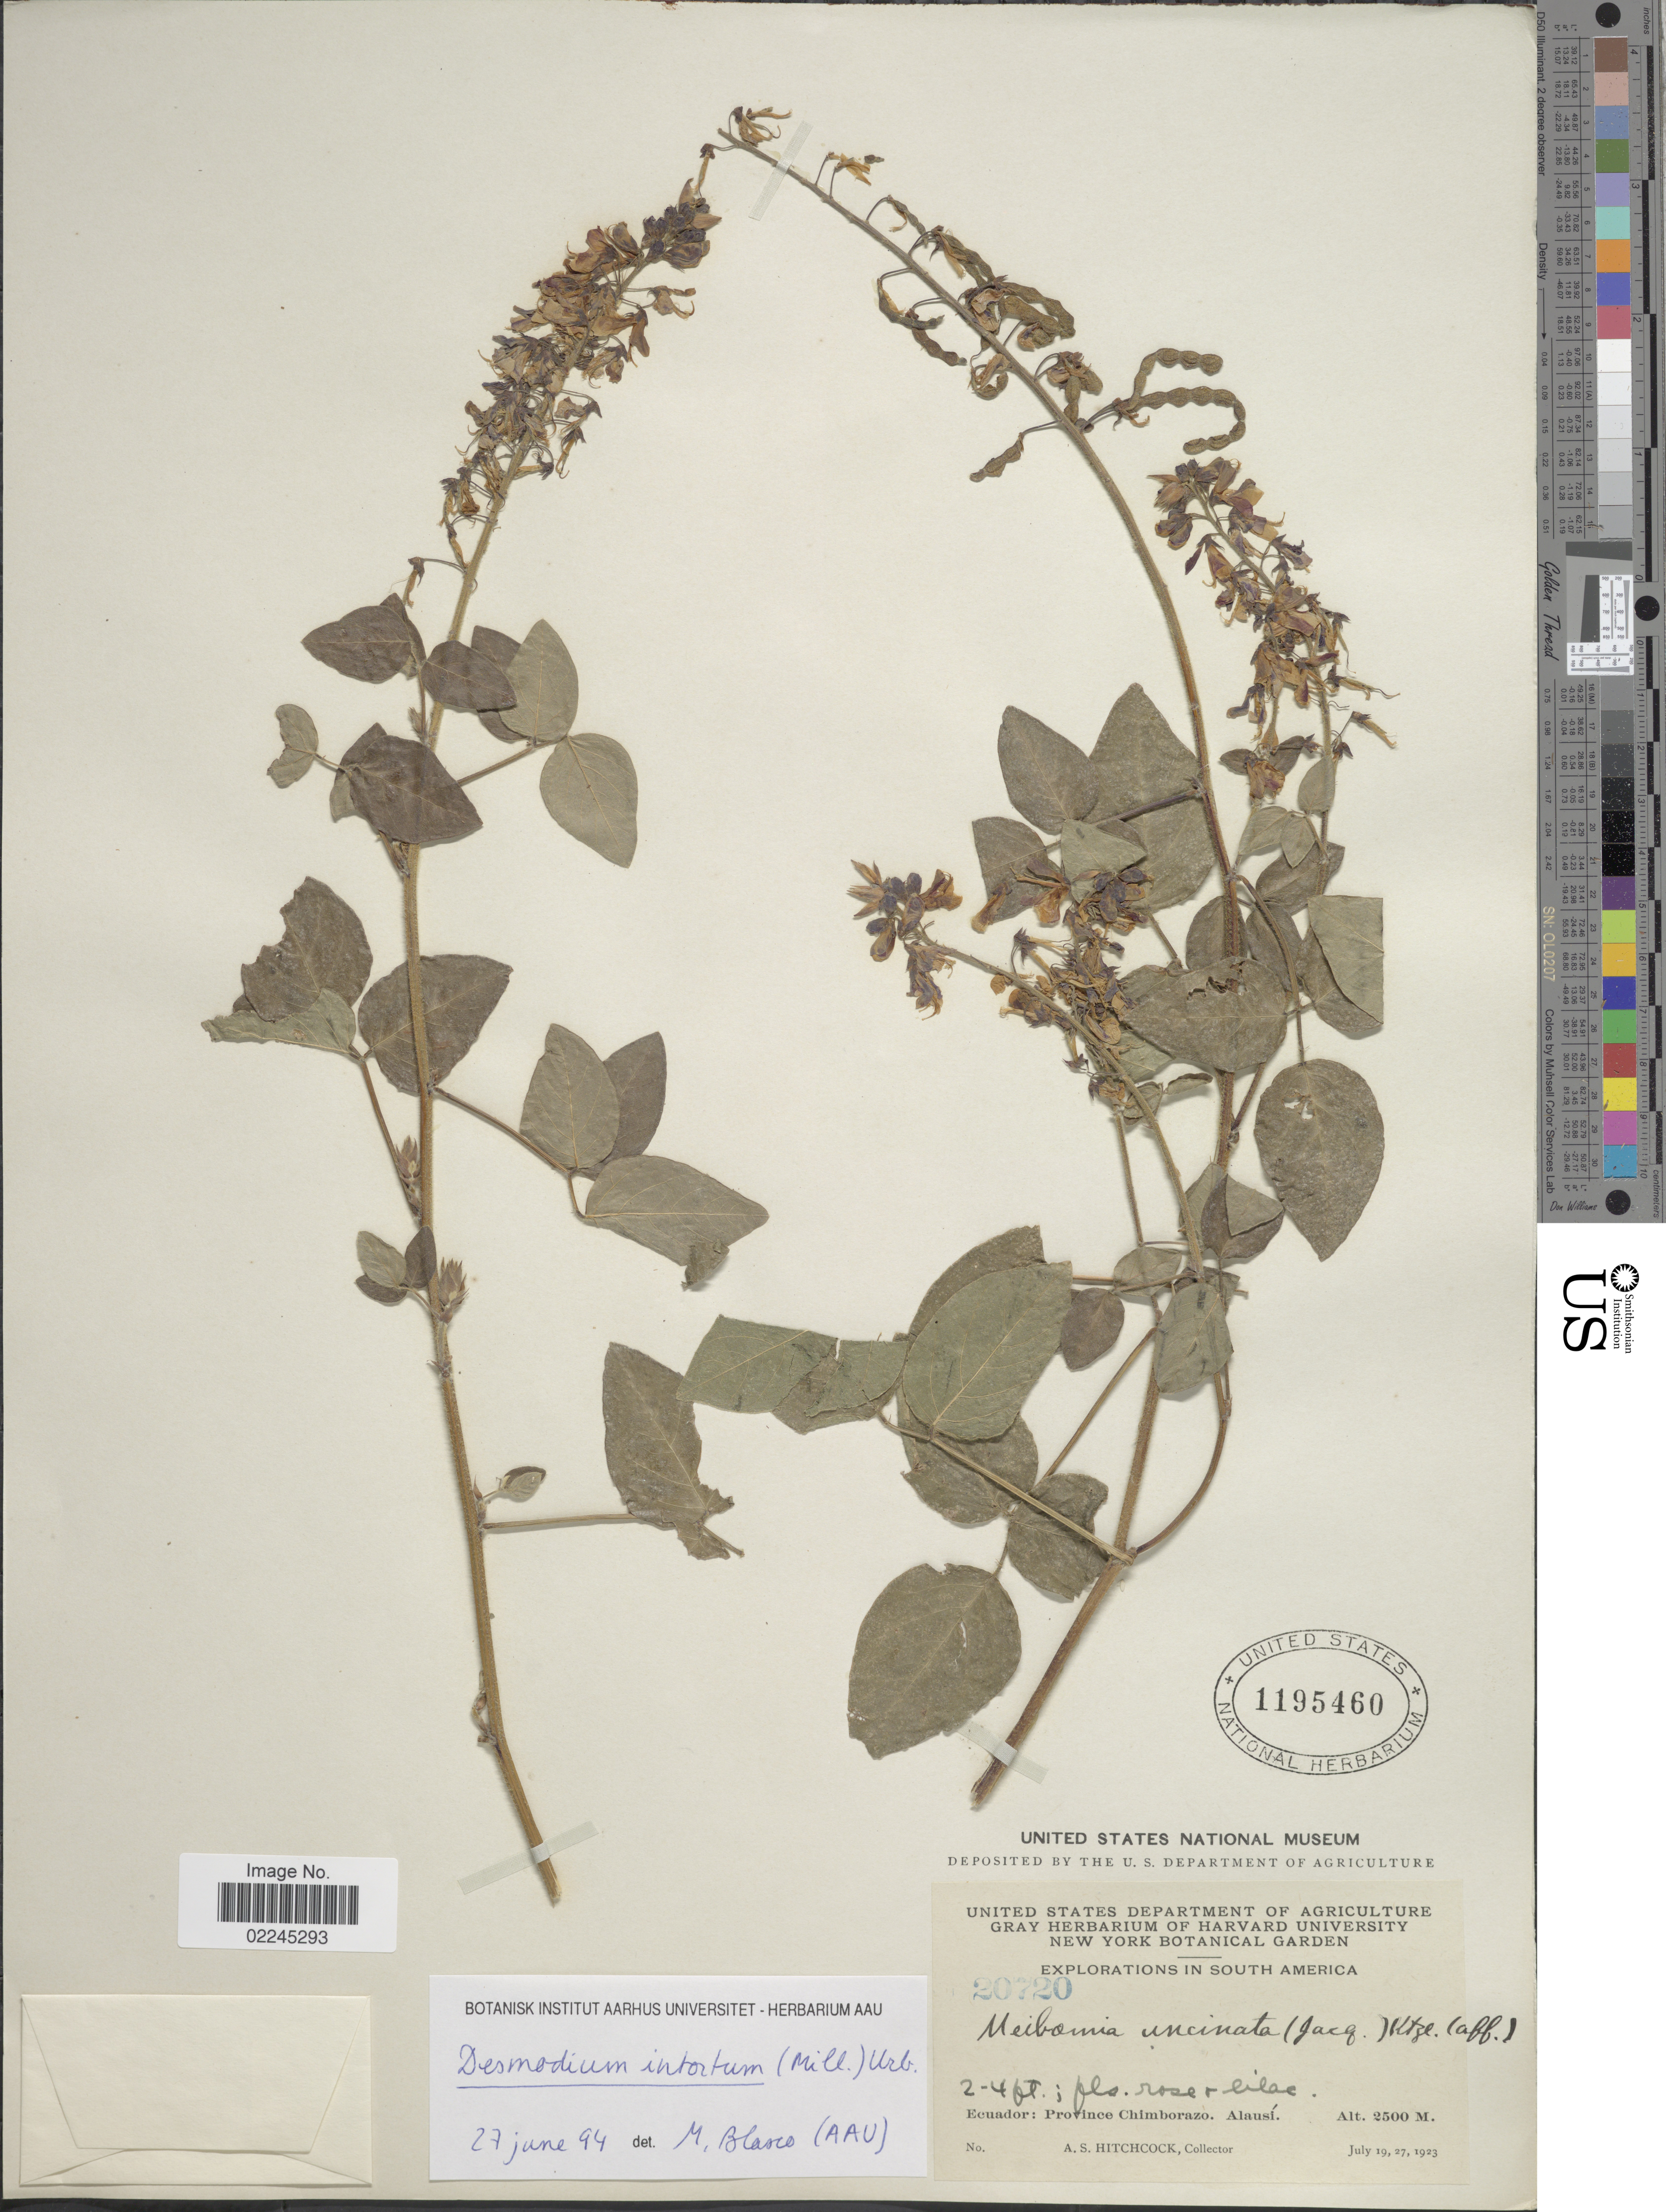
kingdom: Plantae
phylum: Tracheophyta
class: Magnoliopsida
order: Fabales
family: Fabaceae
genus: Desmodium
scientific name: Desmodium intortum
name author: (Mill.) Urb.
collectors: A. S. Hitchcock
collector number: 20720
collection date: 1923-07-19/1923-07-27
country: Ecuador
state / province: Chimborazo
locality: Alausi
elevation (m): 2500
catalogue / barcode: US 1195460